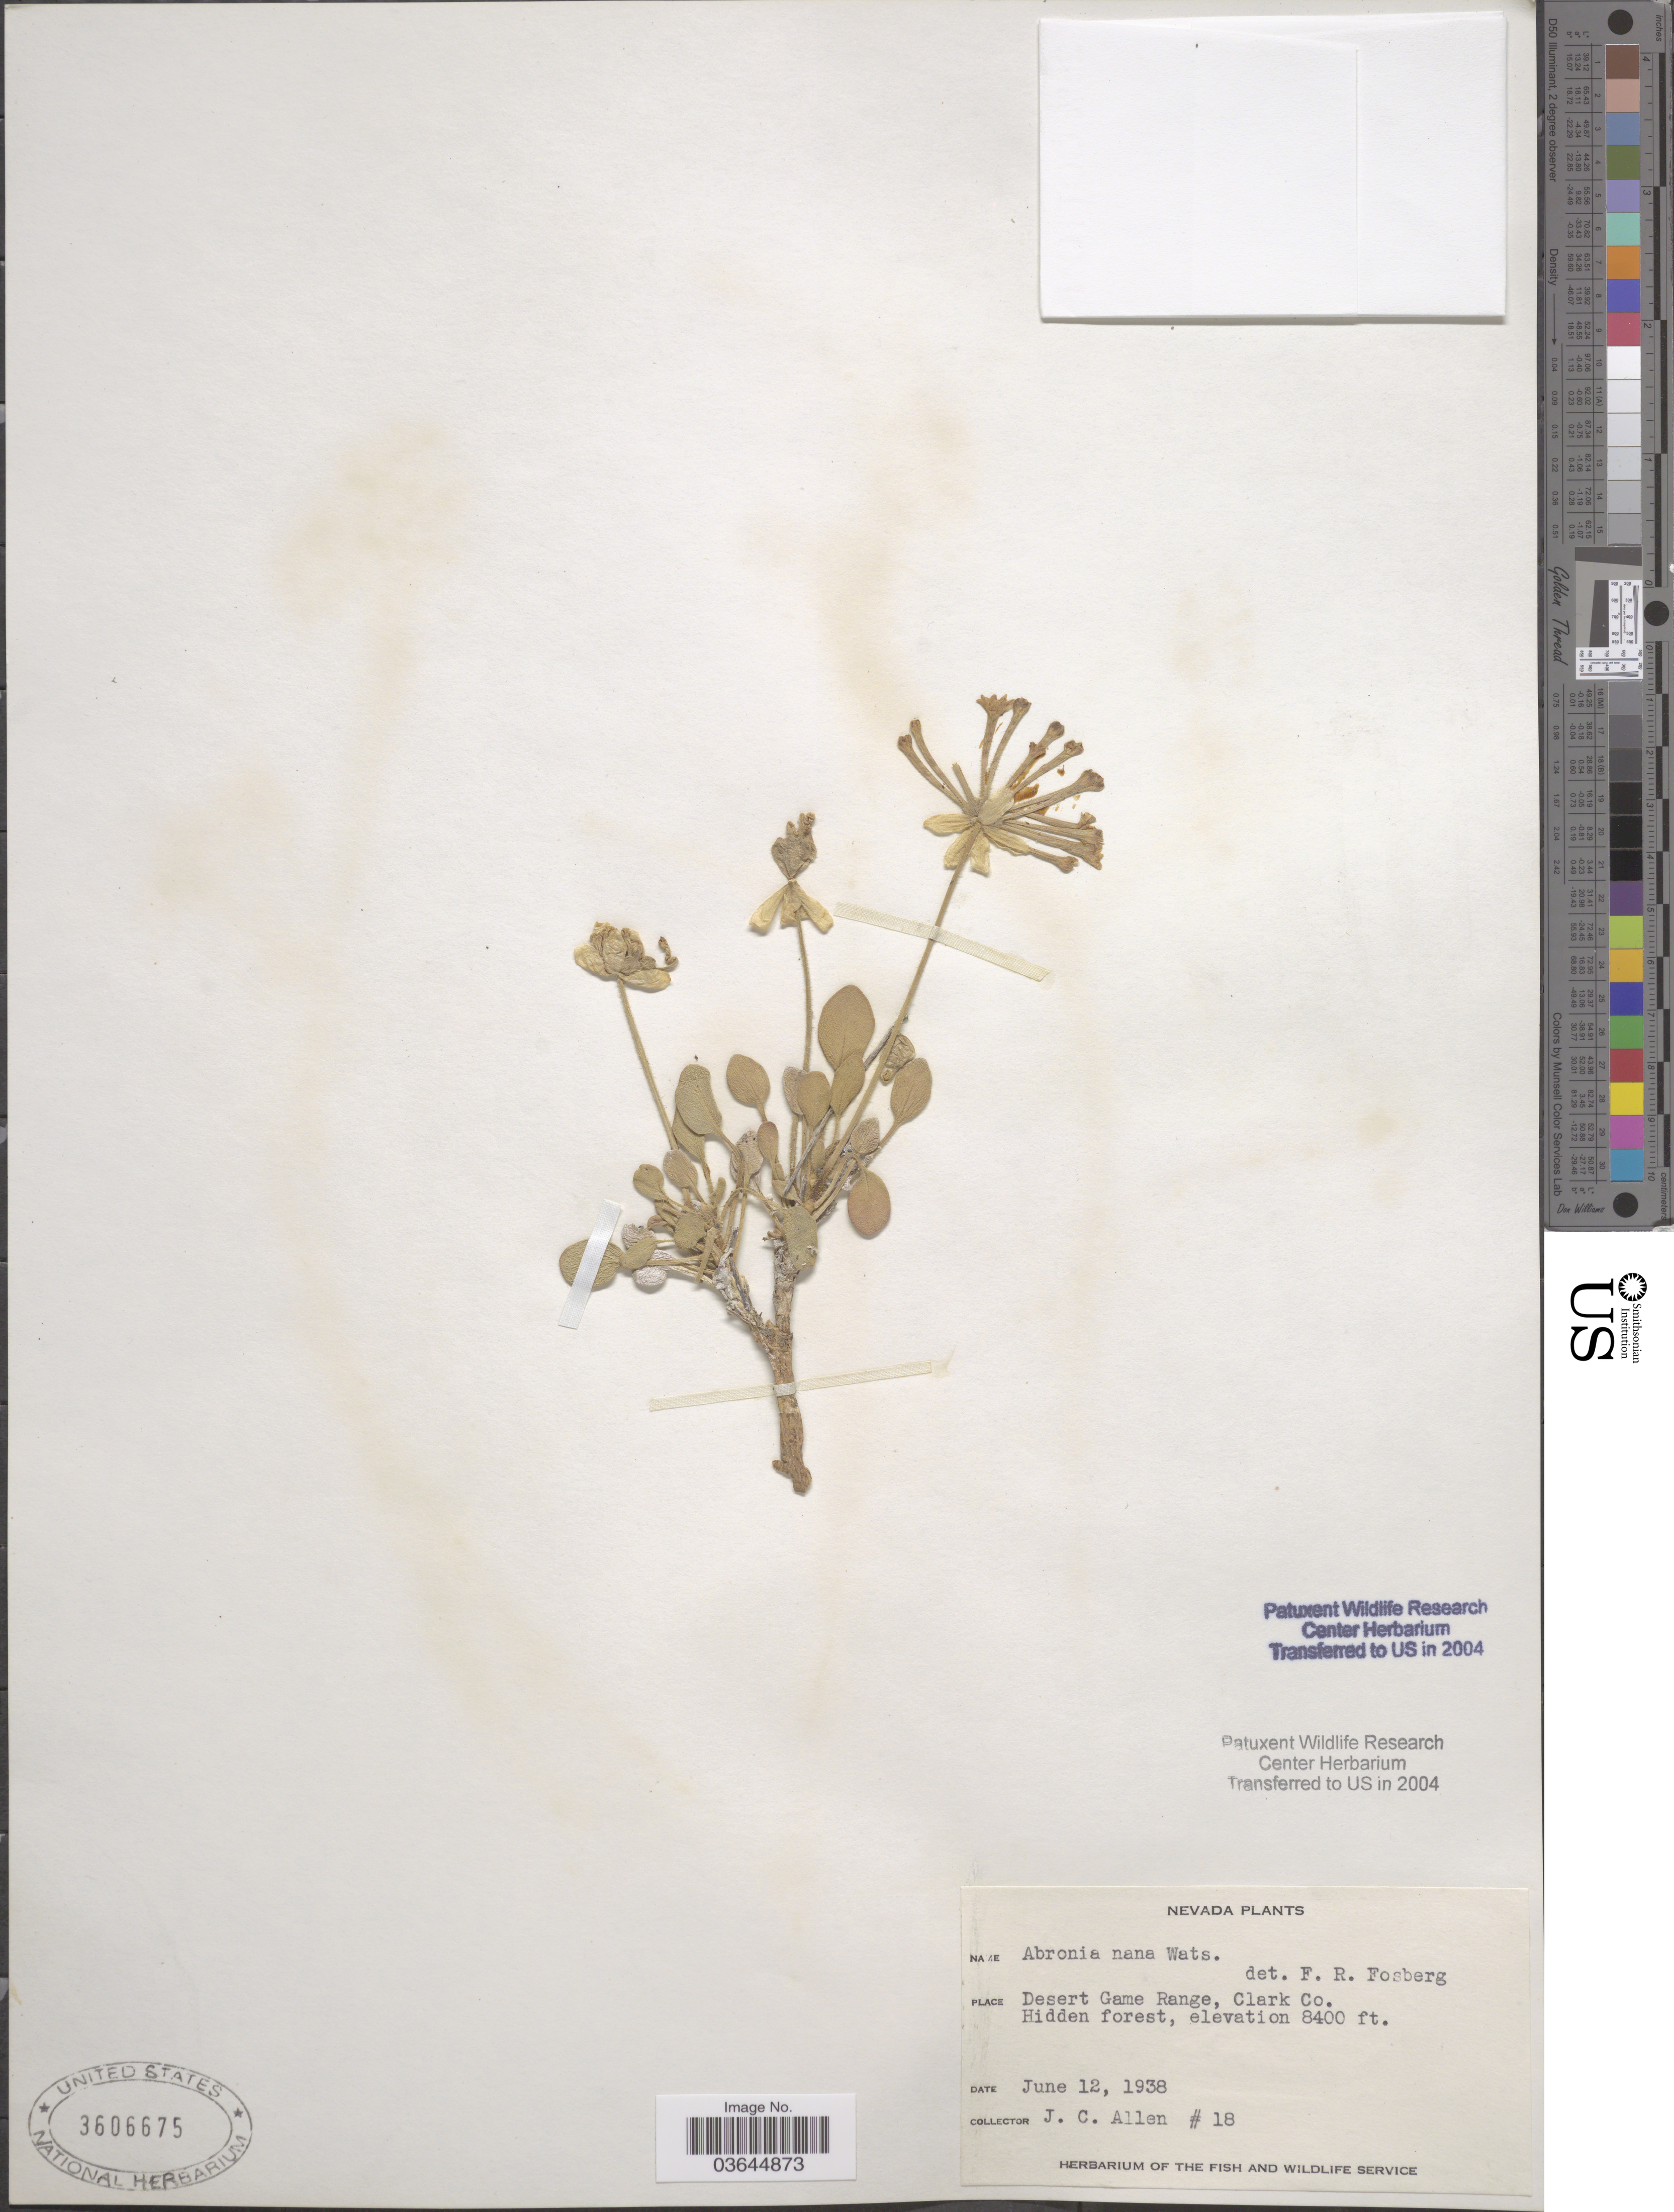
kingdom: Plantae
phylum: Tracheophyta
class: Magnoliopsida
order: Caryophyllales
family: Nyctaginaceae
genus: Abronia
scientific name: Abronia nana var. nana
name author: S. Watson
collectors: J. C. Allen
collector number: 18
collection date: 1938-06-12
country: United States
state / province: Nevada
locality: Desert Game Range, Clark Co. Hidden forest.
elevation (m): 2560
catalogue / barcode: US 3606675